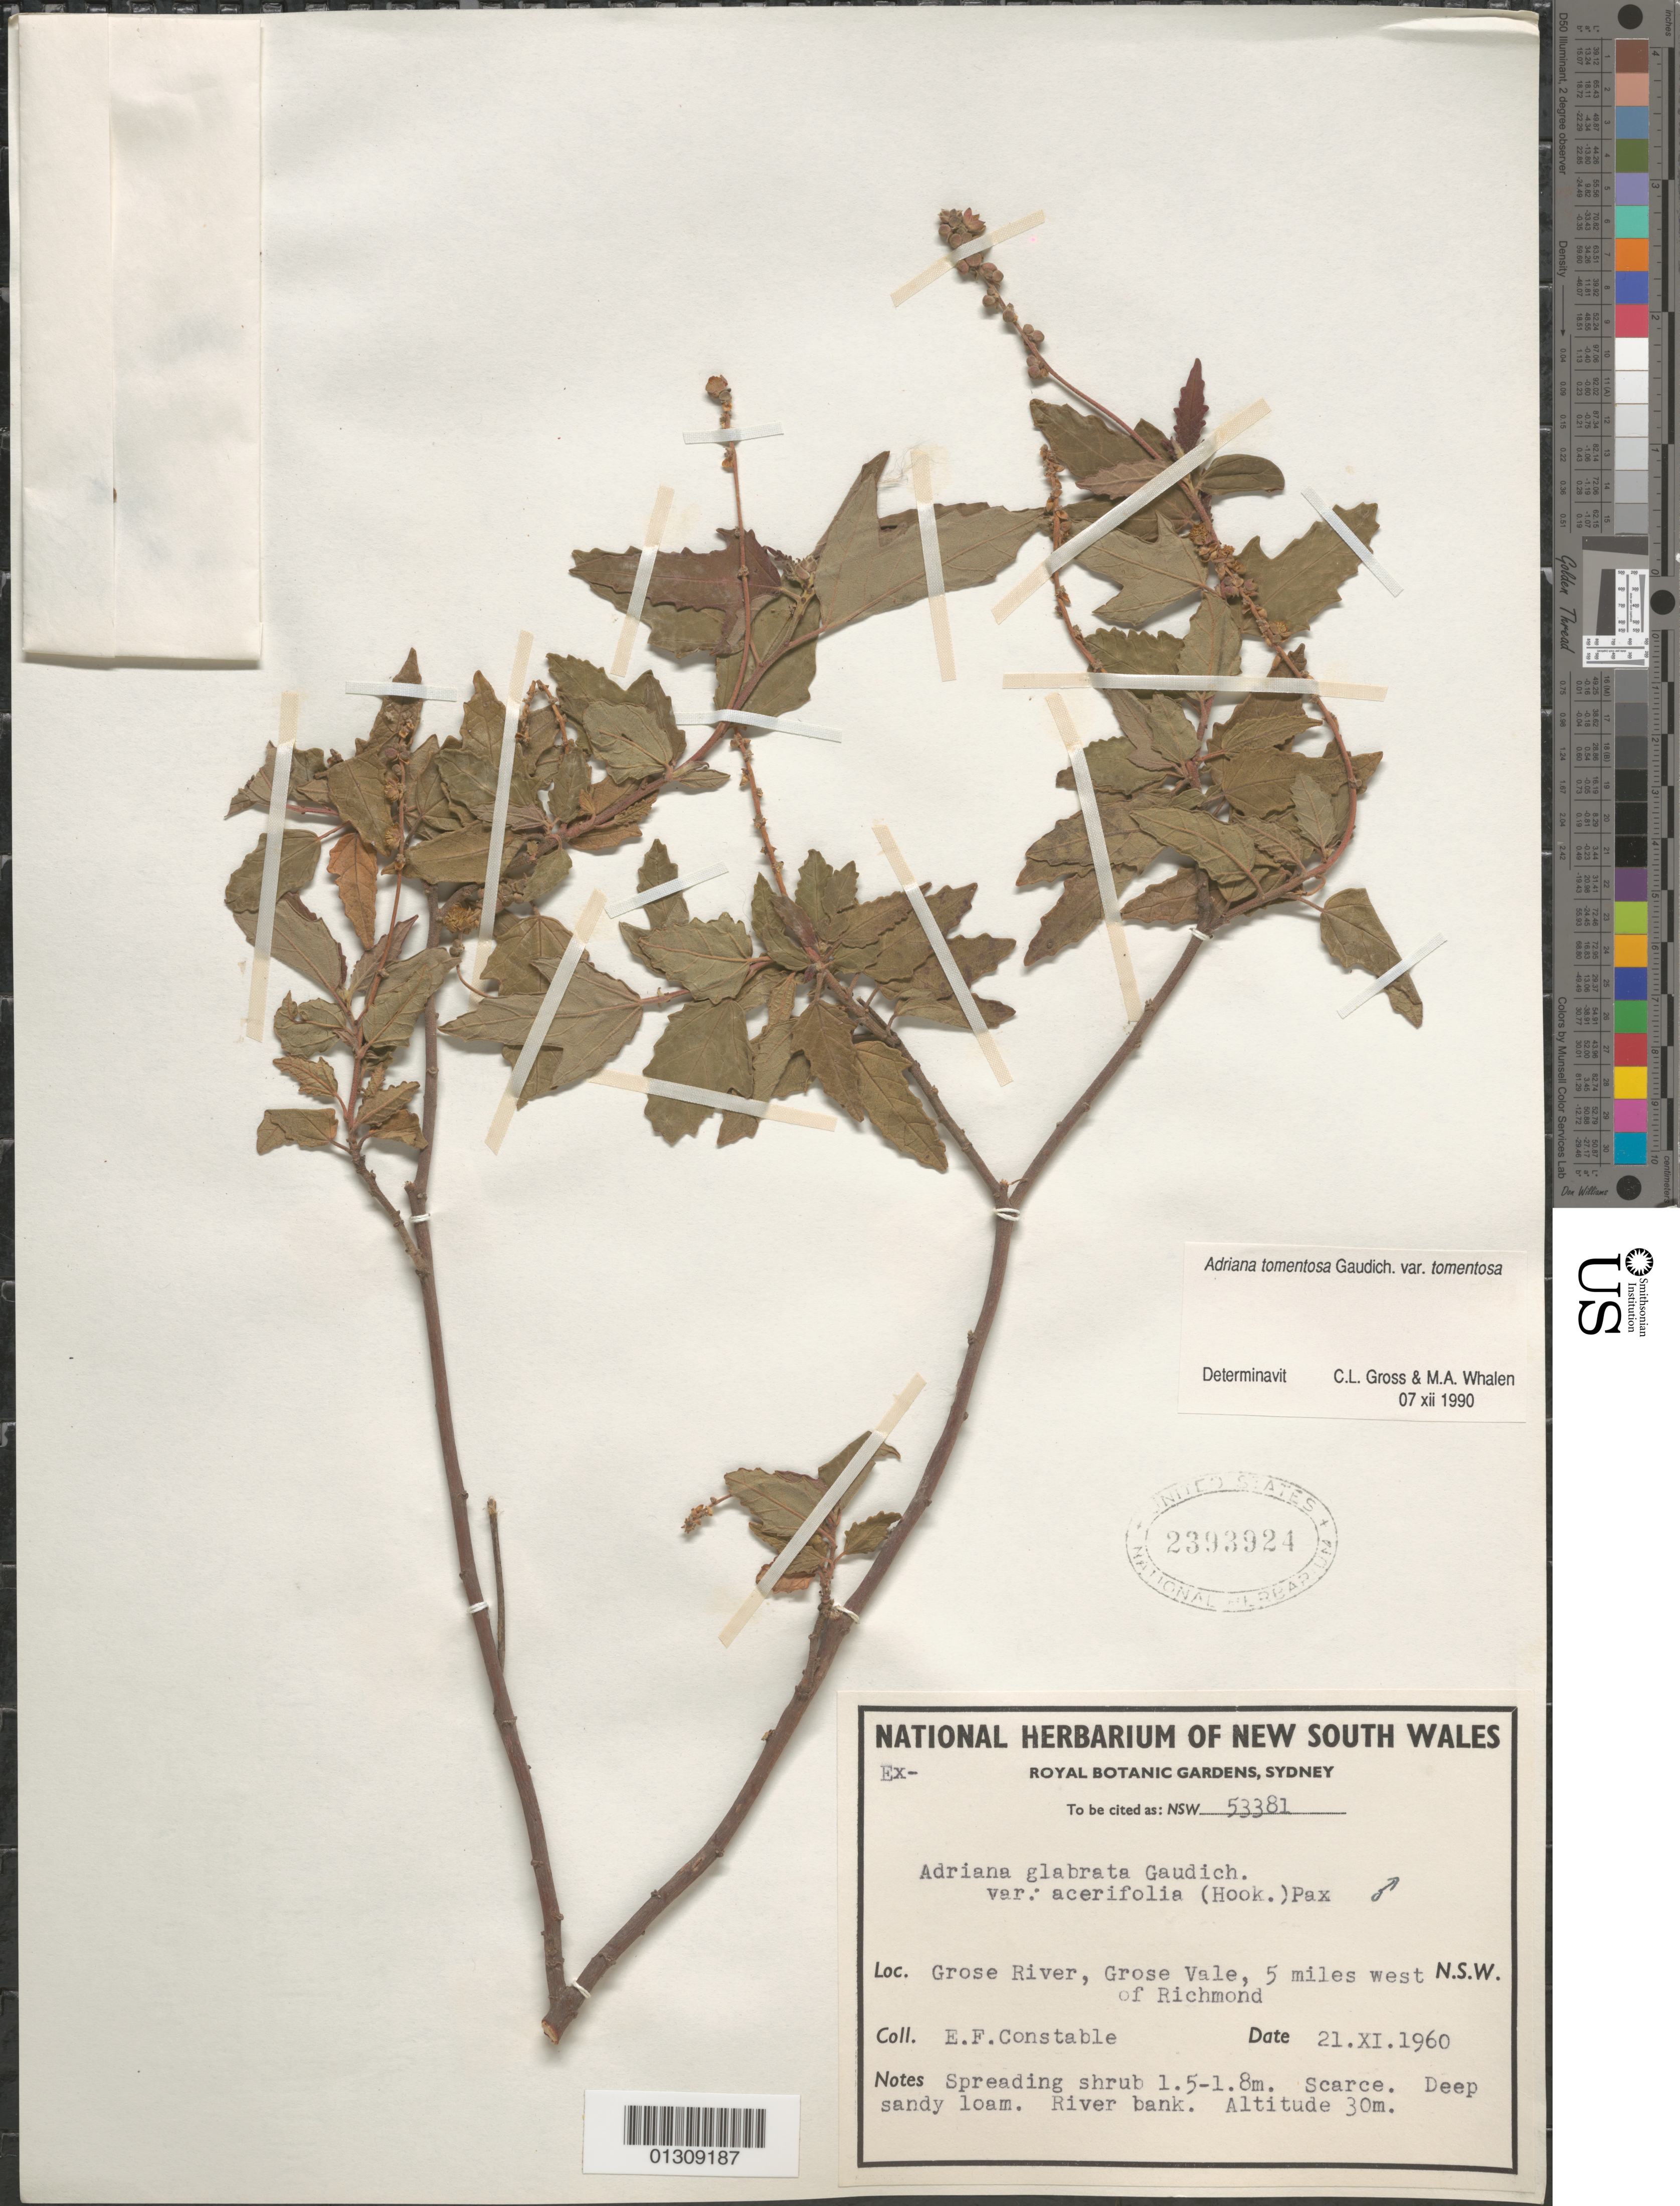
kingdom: Plantae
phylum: Tracheophyta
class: Magnoliopsida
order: Malpighiales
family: Euphorbiaceae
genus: Adriana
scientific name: Adriana tomentosa var. tomentosa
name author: Gaudich.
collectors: E. F. Constable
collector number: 53381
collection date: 1960-11-21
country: Australia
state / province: New South Wales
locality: Grose River, Grose Vale, 5 miles W of Richmond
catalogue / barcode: US 2393924